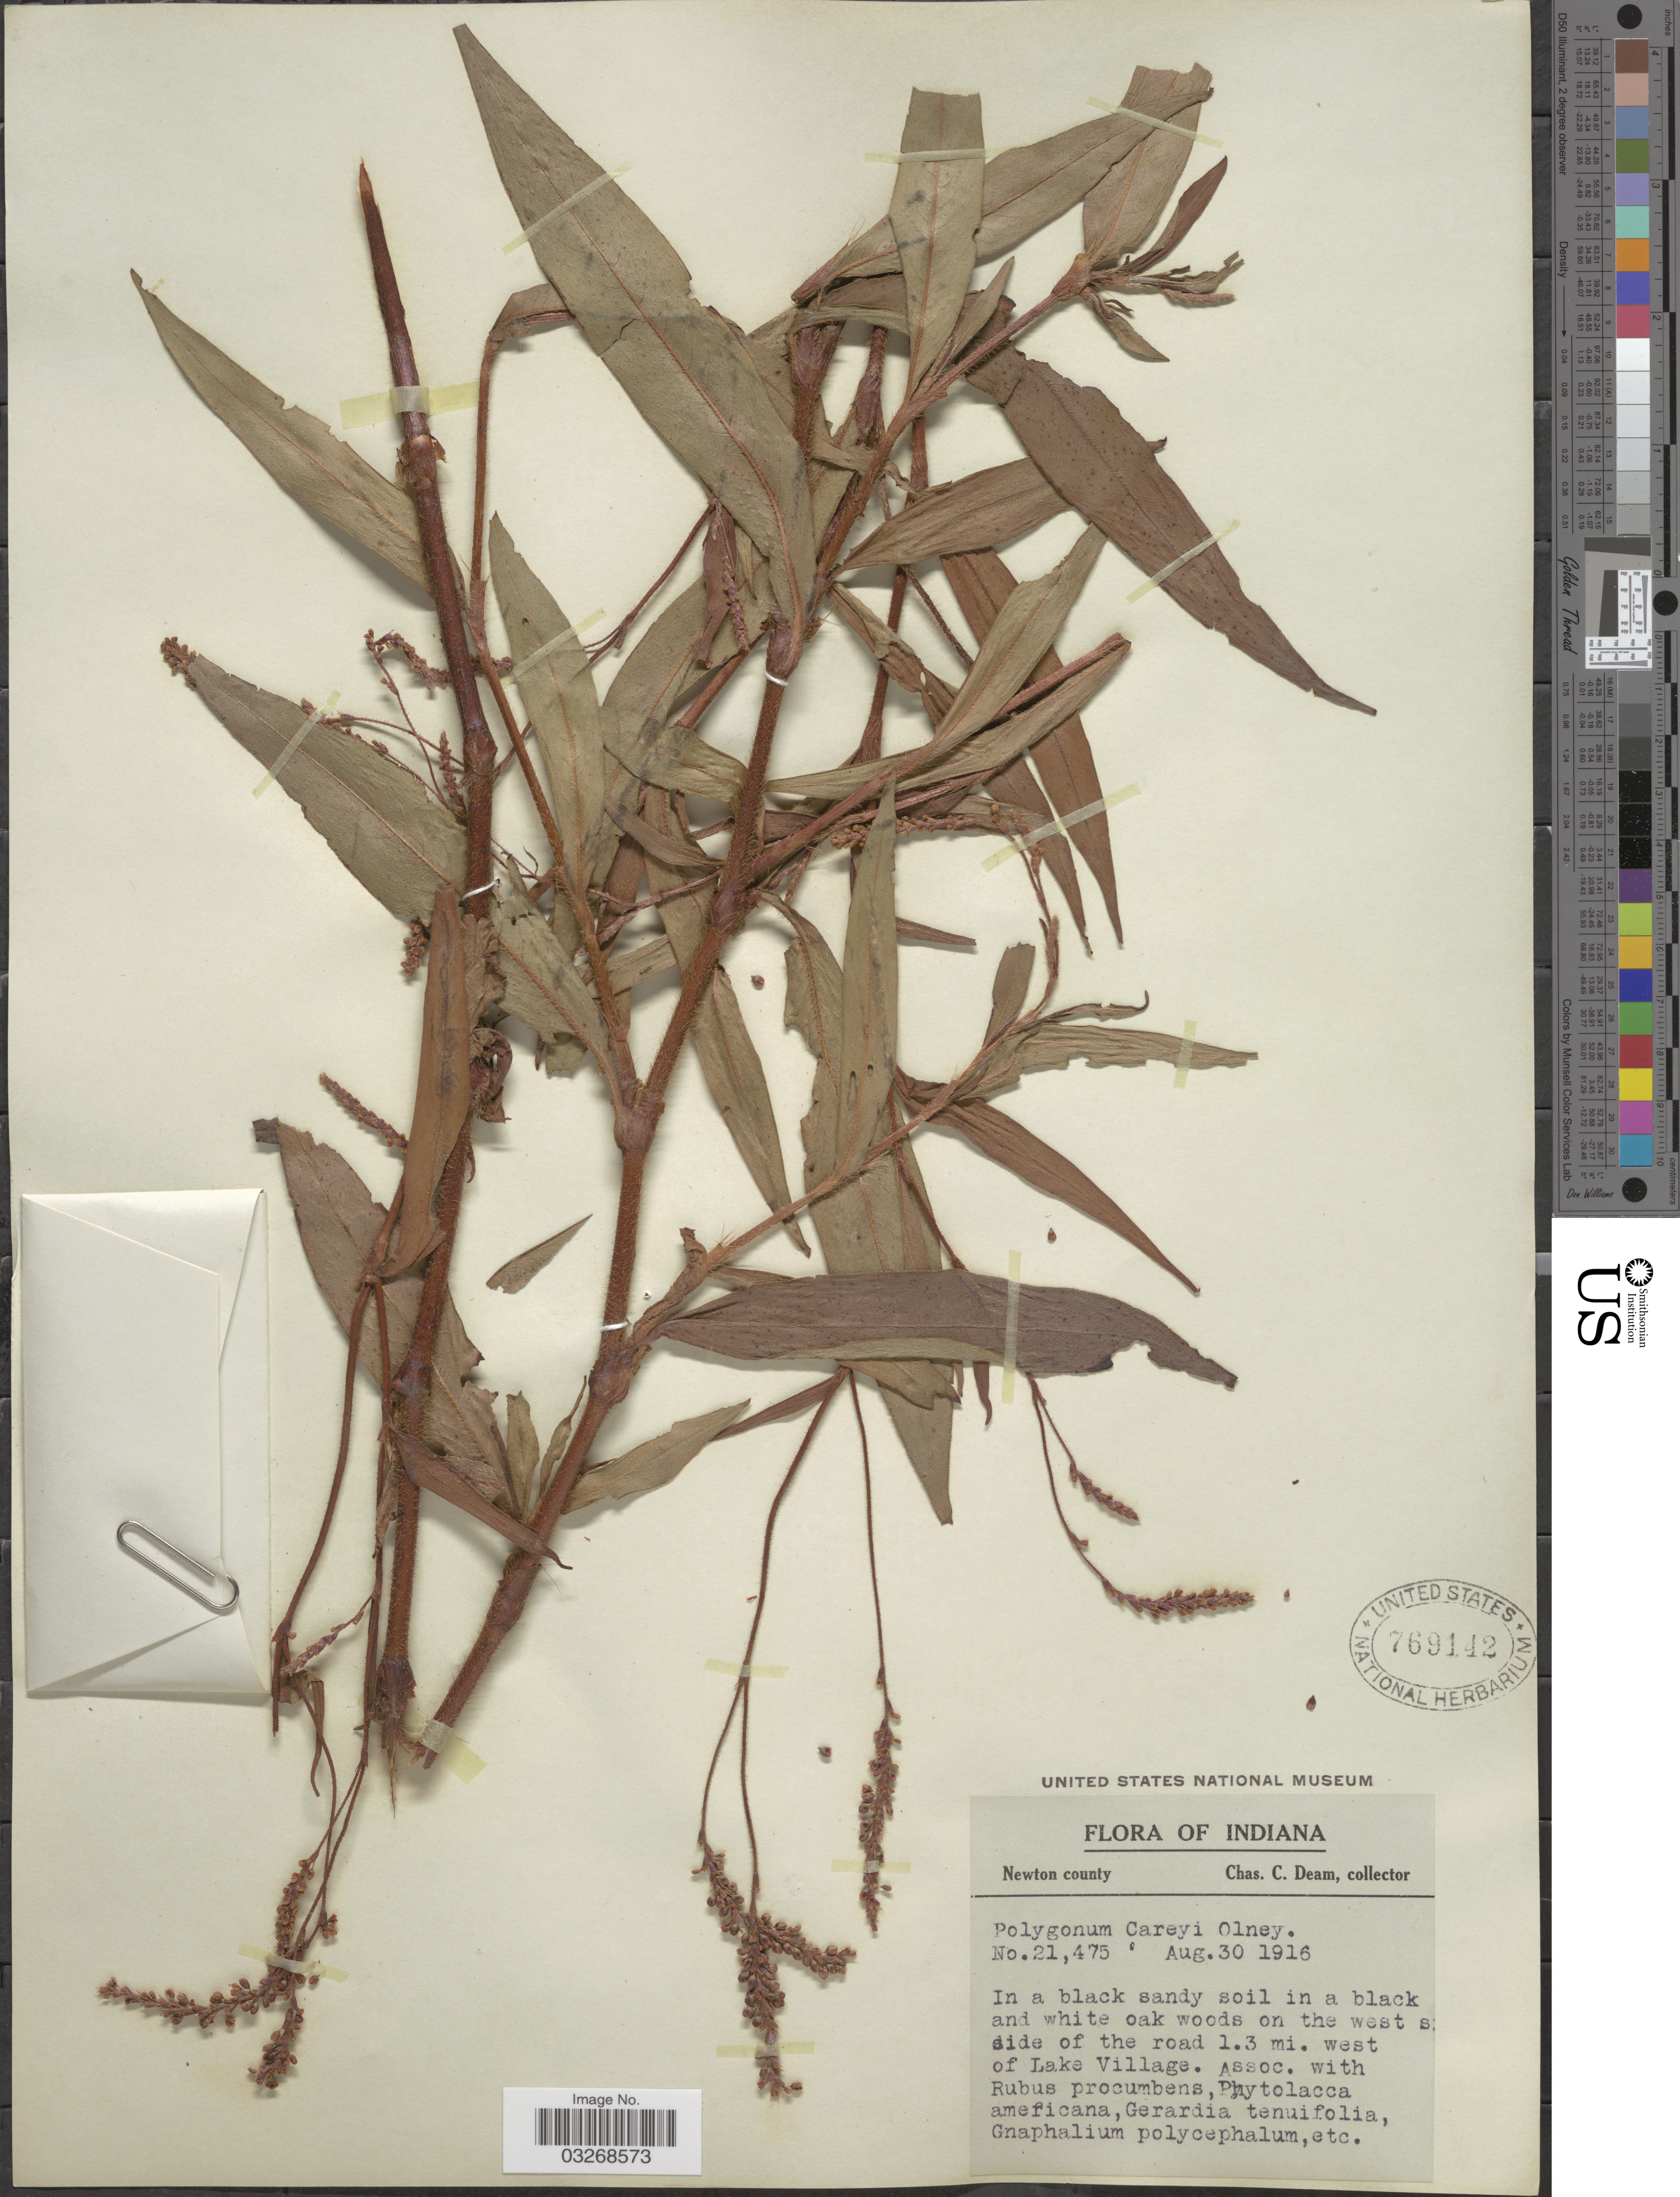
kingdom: Plantae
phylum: Tracheophyta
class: Magnoliopsida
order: Caryophyllales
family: Polygonaceae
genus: Persicaria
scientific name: Persicaria careyi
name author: (Olney) Greene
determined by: Atha, D. E.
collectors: C. C. Deam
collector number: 21475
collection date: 1916-08-30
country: United States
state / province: Indiana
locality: Newton County. On the west side of the road 1.3 mi. west of Lake Village.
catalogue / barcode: US 769142